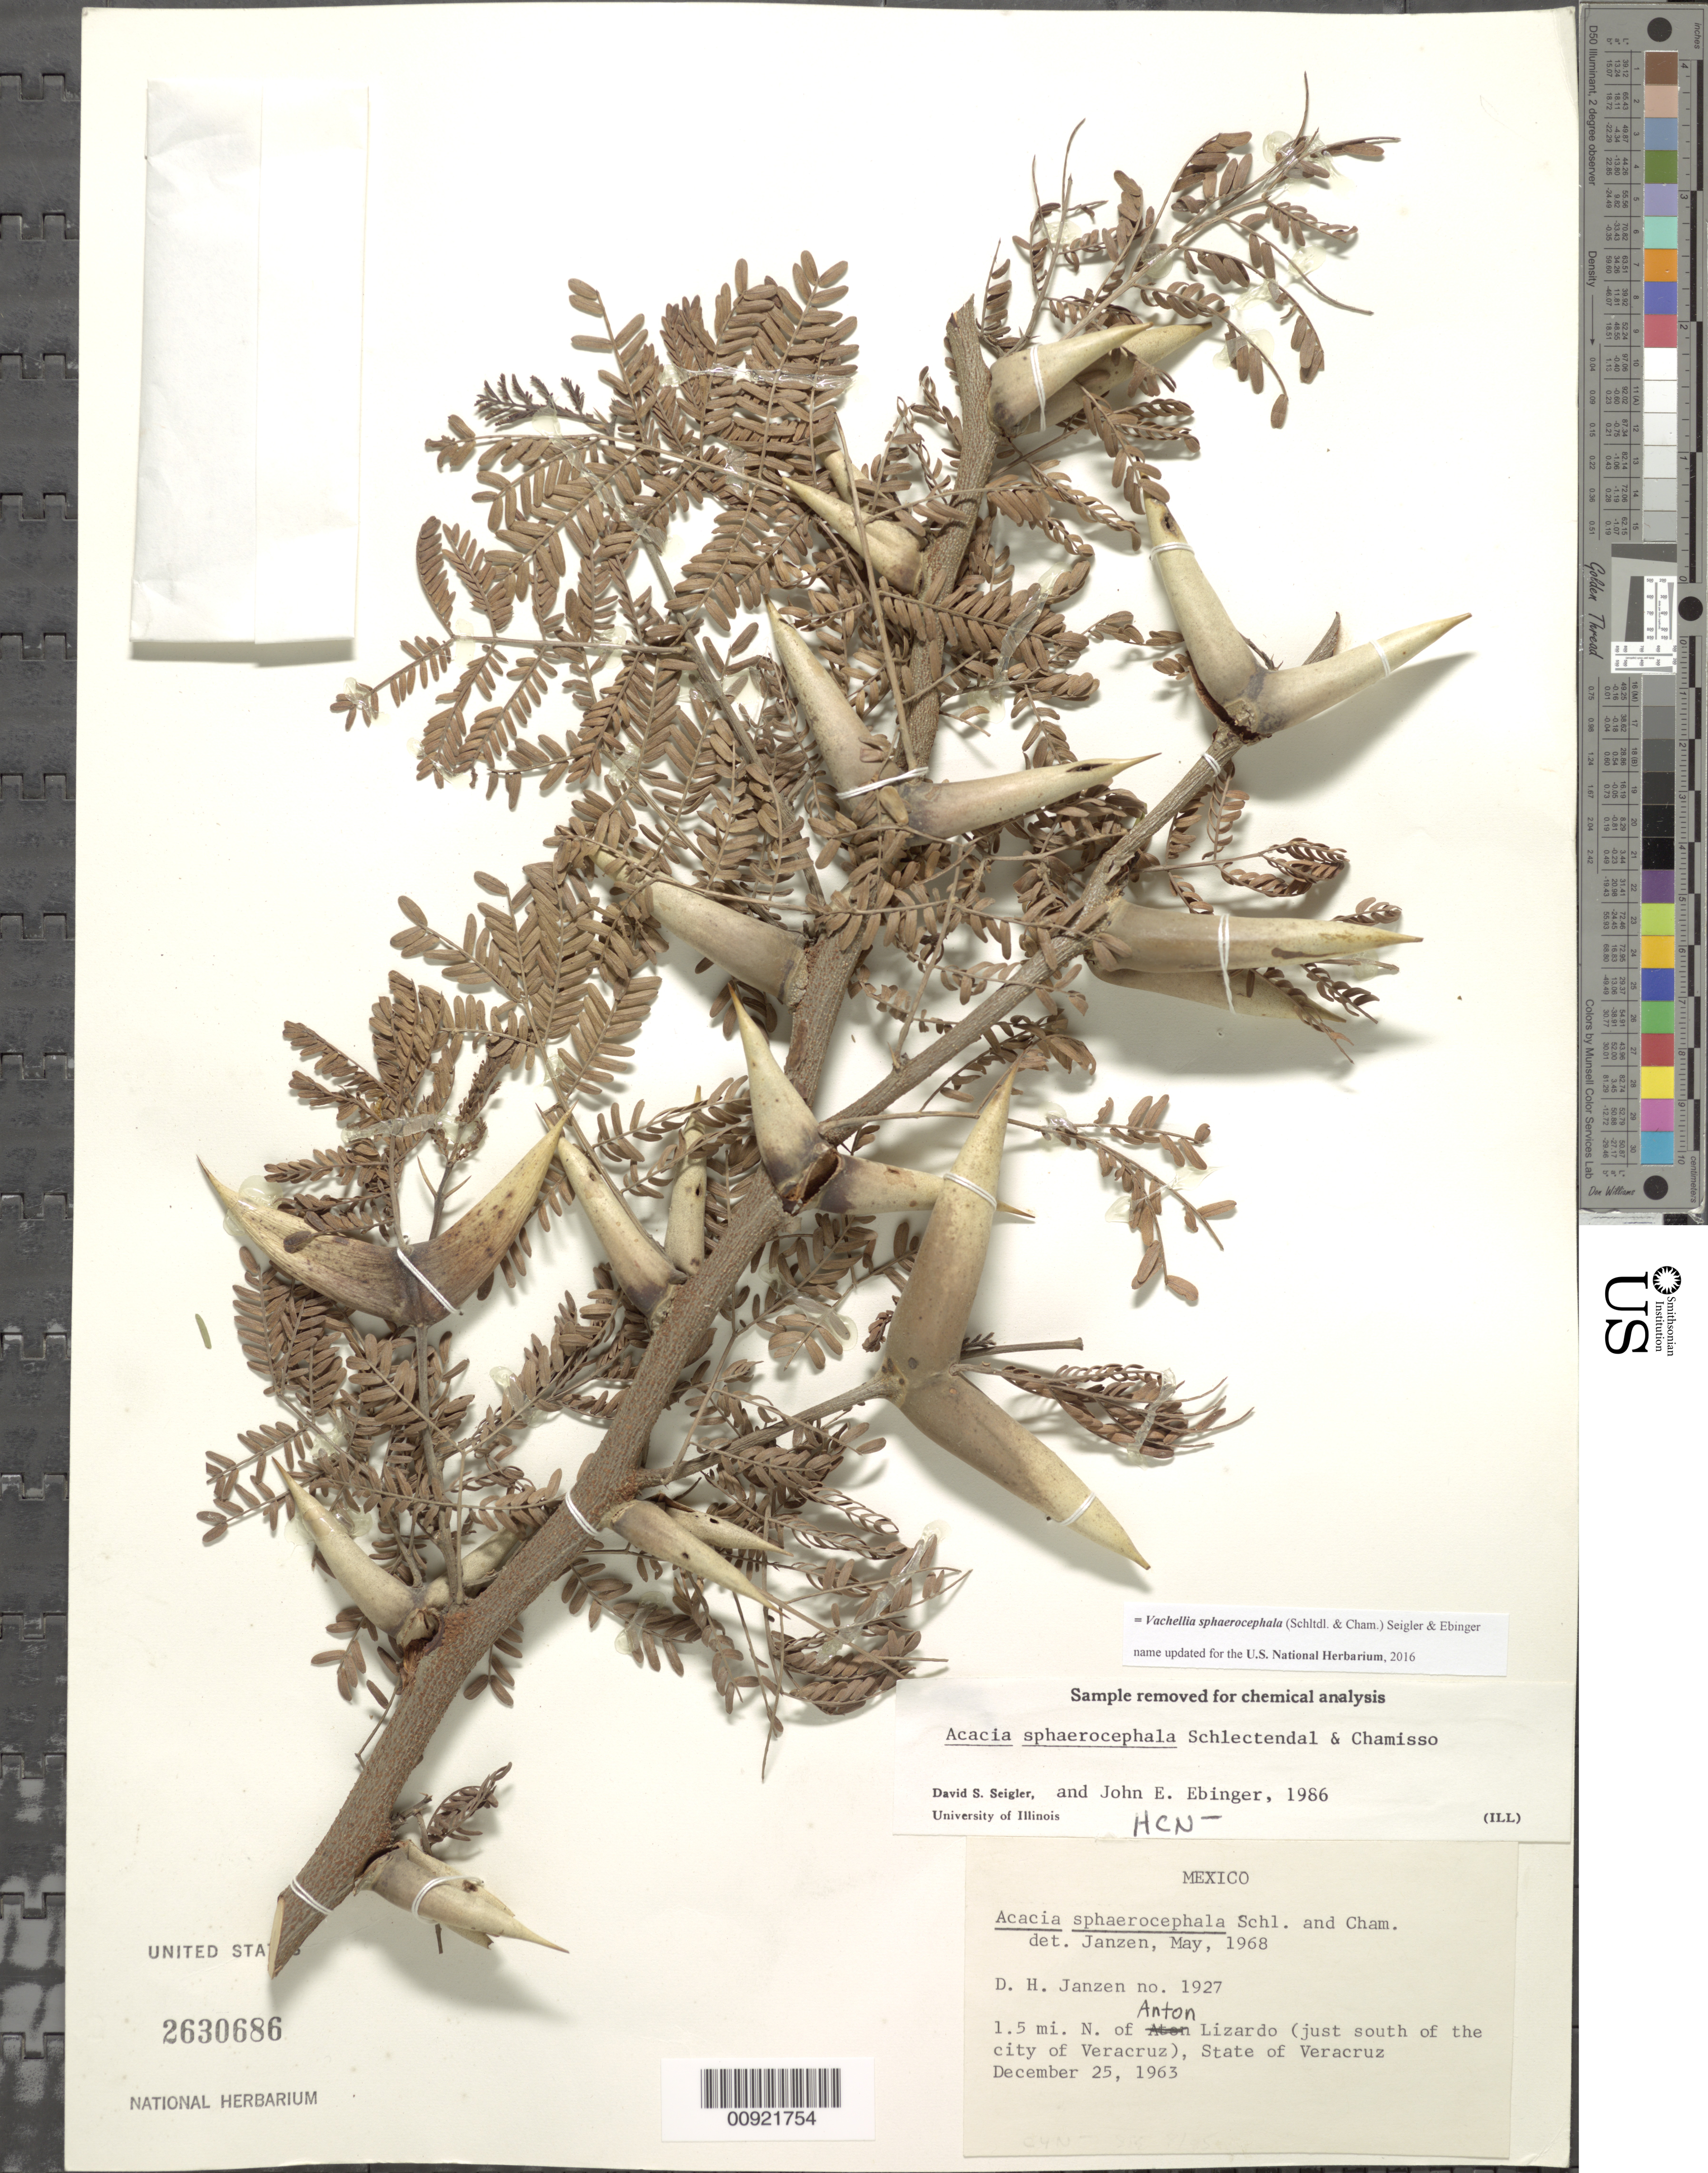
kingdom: Plantae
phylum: Tracheophyta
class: Magnoliopsida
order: Fabales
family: Fabaceae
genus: Vachellia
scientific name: Vachellia sphaerocephala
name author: (Cham. & Schltdl.) Seigler & Ebinger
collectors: D. Janzen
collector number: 1927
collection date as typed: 25 Dec 1963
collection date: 1963-12-25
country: Mexico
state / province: Veracruz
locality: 1.5 mi. N of Anton Lizardo (just south of the city of Veracruz), State of Veracruz.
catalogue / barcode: US 2630686